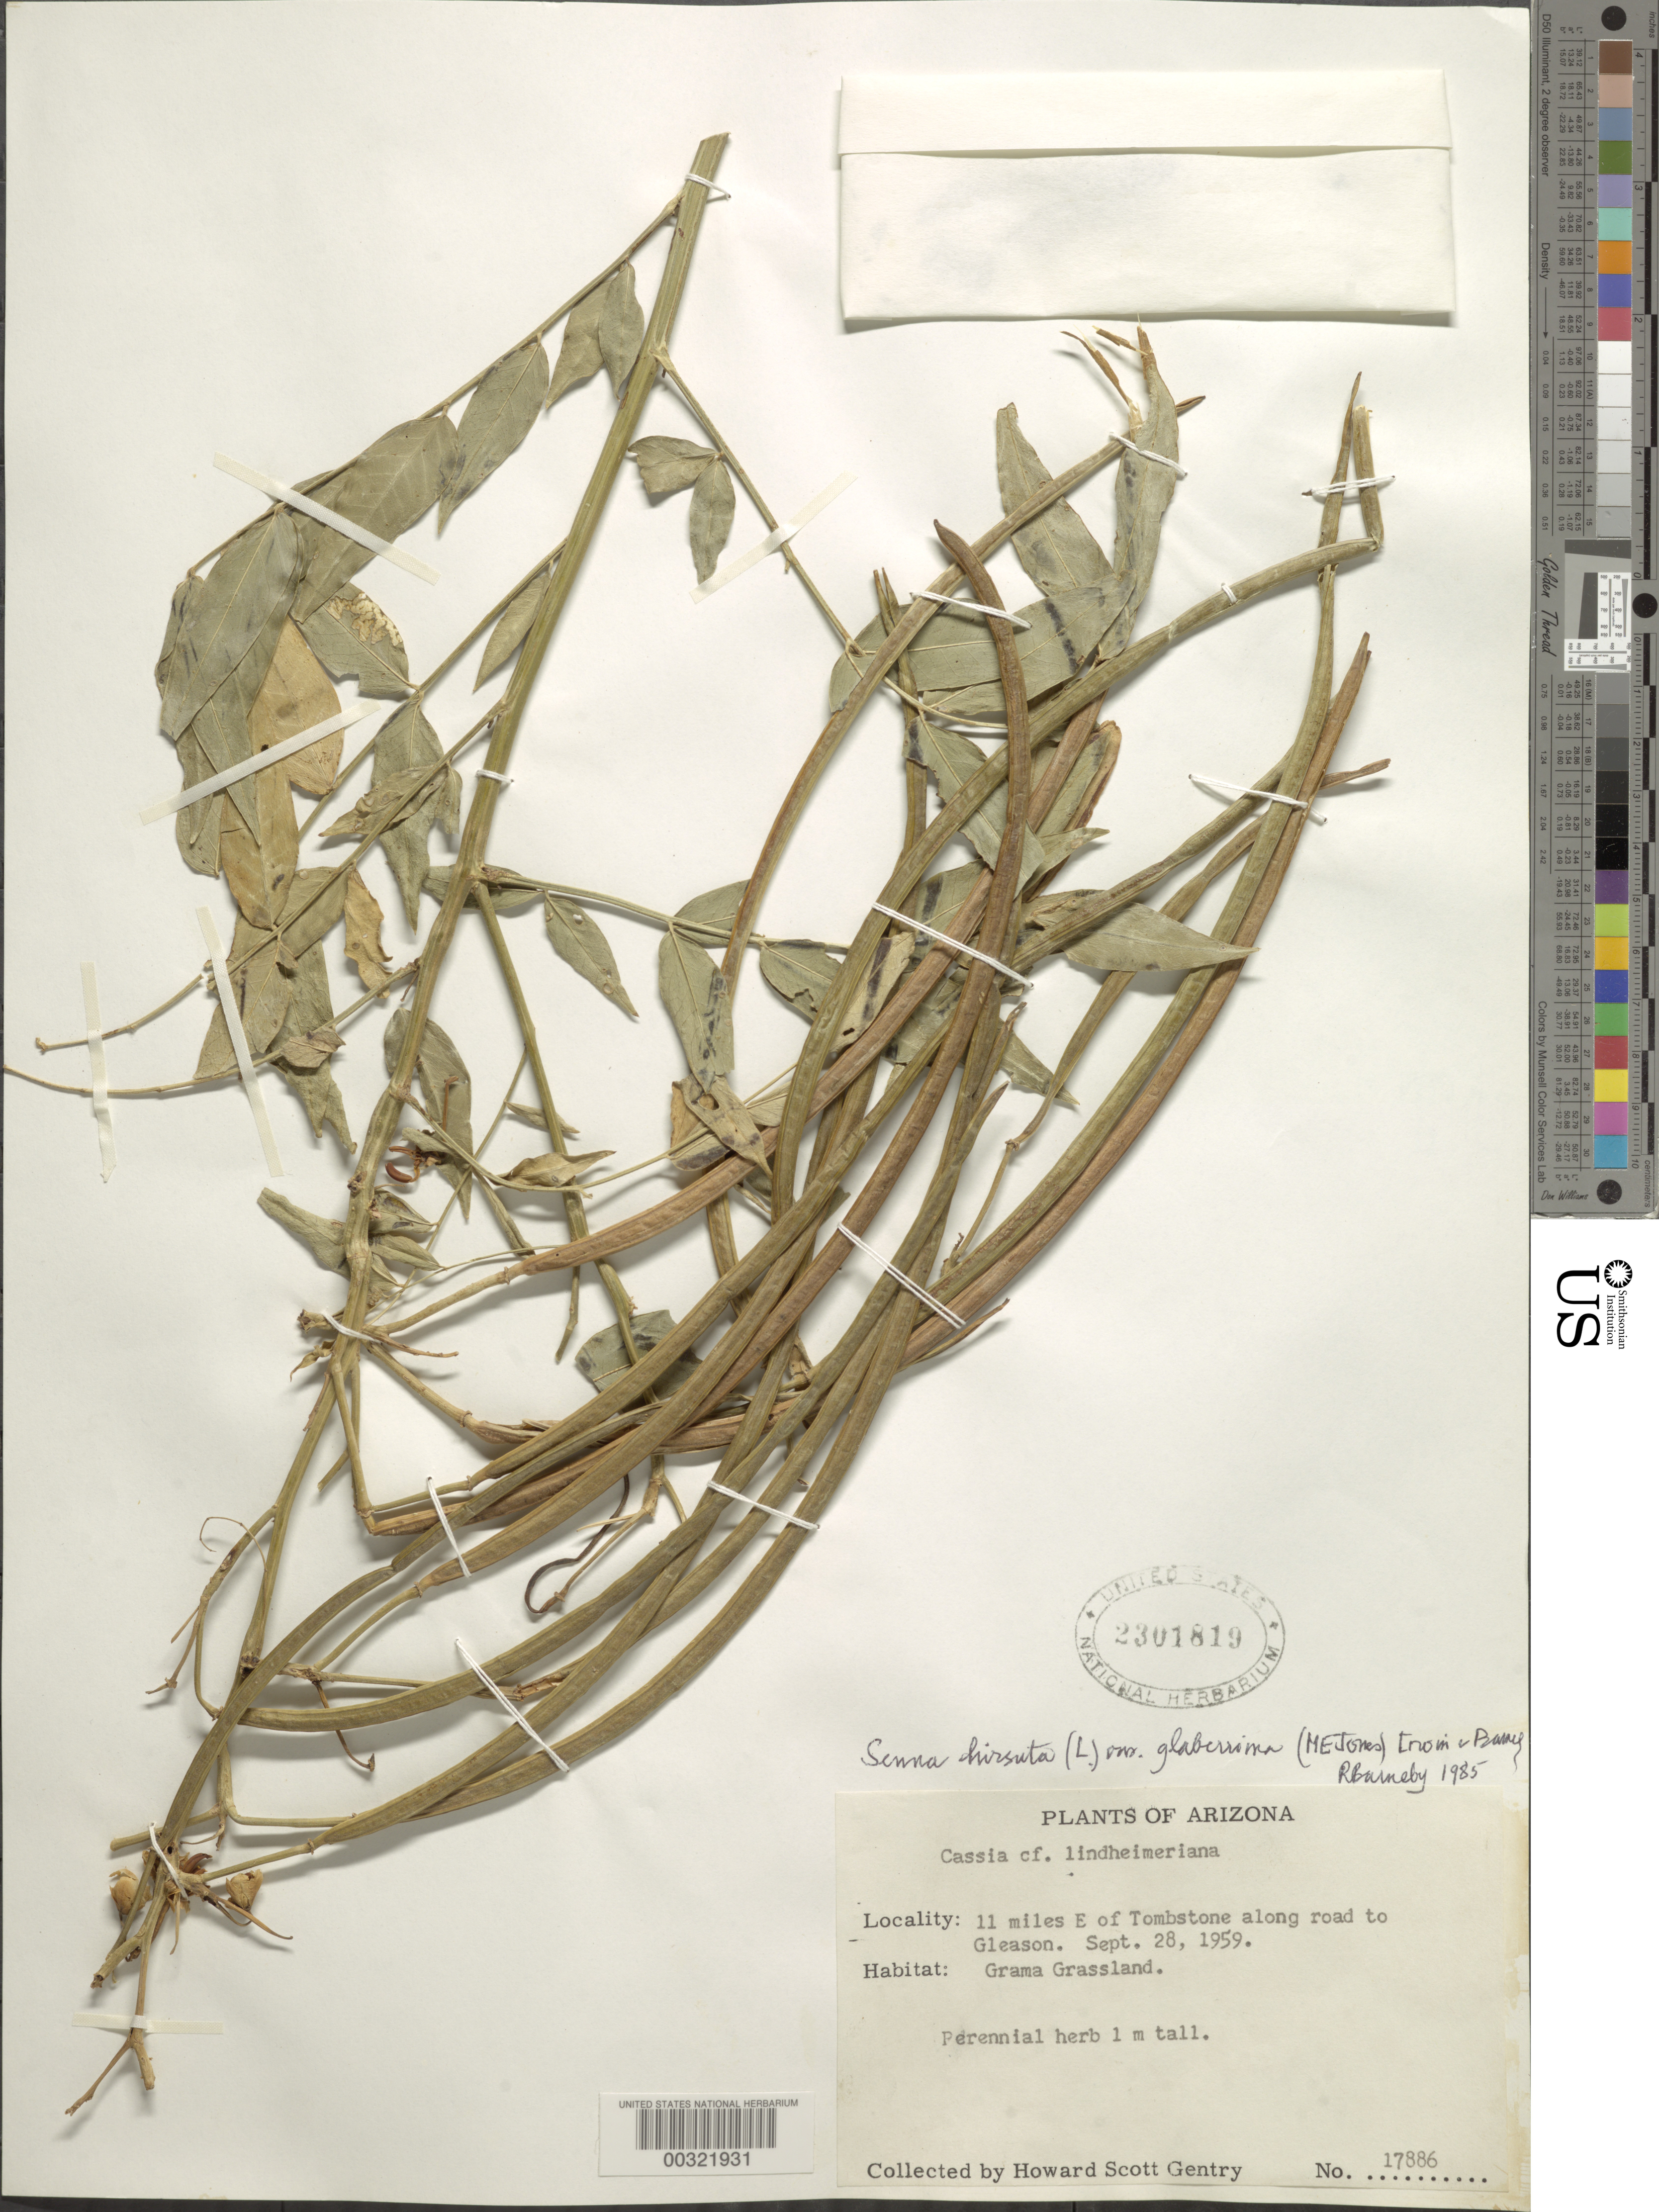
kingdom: Plantae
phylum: Tracheophyta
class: Magnoliopsida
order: Fabales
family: Fabaceae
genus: Senna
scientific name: Senna hirsuta var. glaberrima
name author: (M.E. Jones) H.S. Irwin & Barneby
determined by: Strong, Mark T., (BOT), Smithsonian Institution - National Museum of Natural History (UNITED STATES)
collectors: H. S. Gentry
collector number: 17886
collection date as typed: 28 Sep 1959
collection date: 1959-09-28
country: United States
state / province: Arizona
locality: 11 mi e of tombstone along road to gleason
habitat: Grama grassland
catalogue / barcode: US 2301819